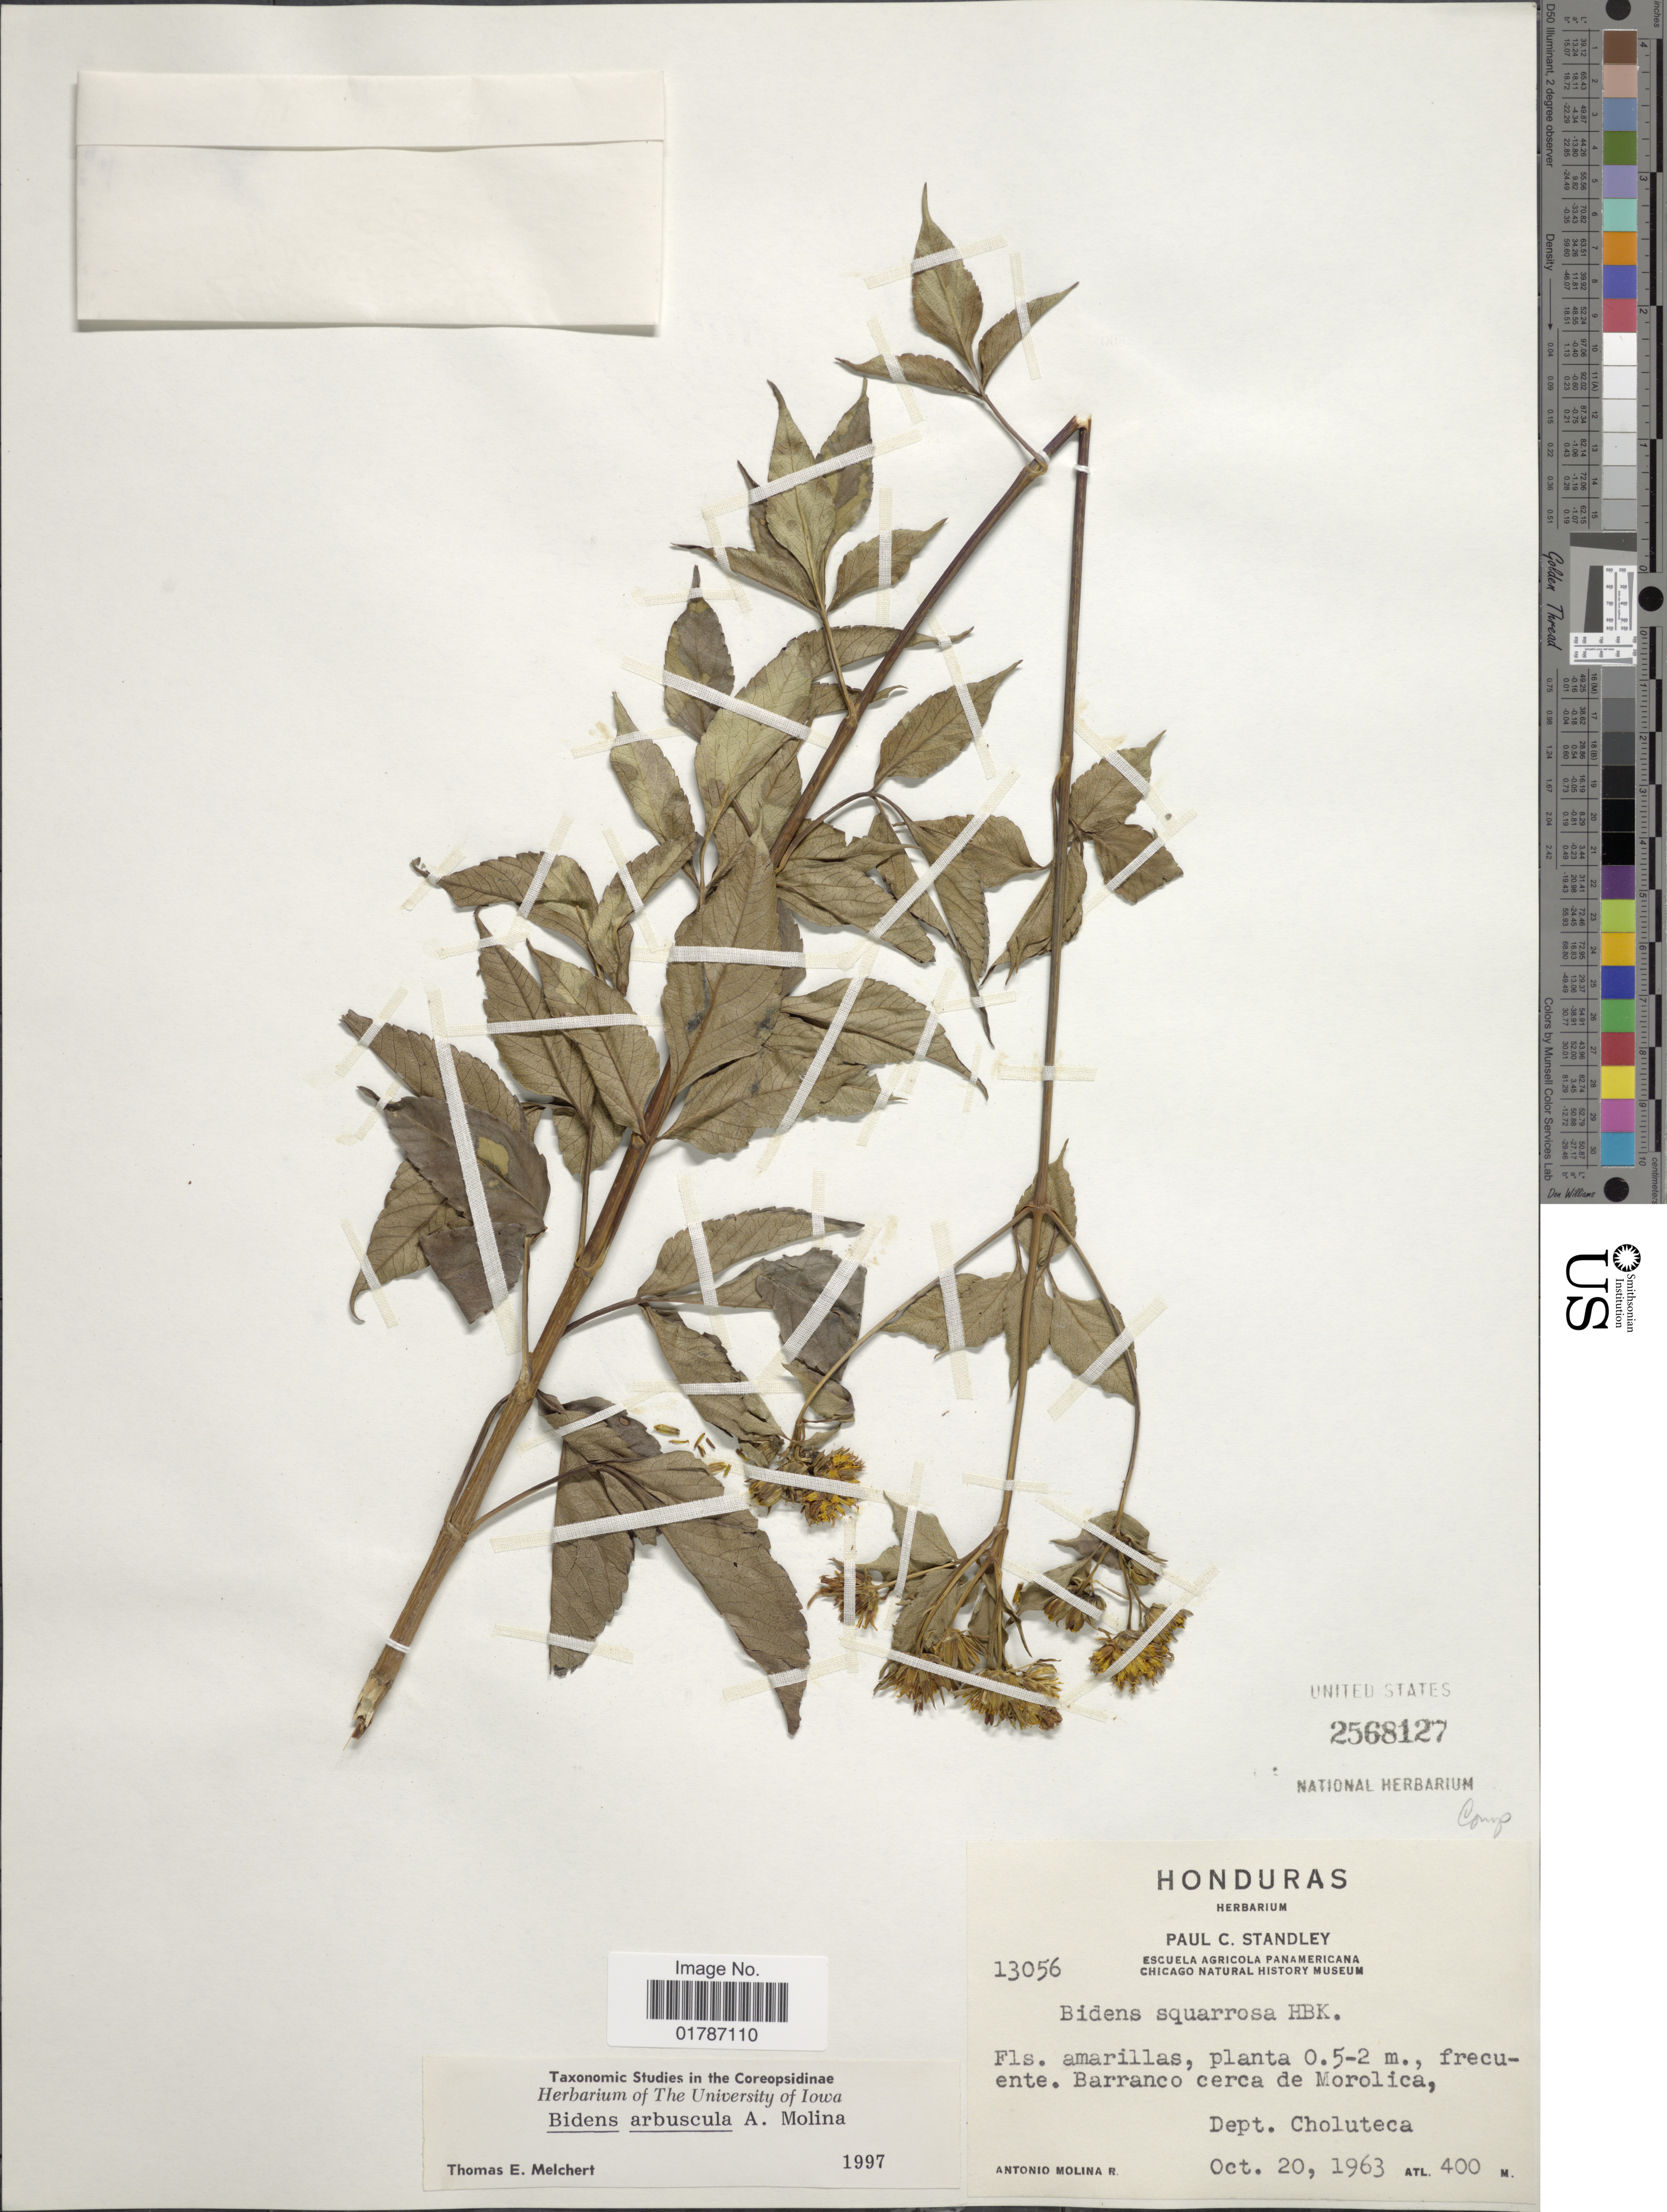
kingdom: Plantae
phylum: Tracheophyta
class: Magnoliopsida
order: Asterales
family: Asteraceae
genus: Bidens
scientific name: Bidens arbuscula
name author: Ant. Molina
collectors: A. Molina R.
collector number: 13056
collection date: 1963-10-20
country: Honduras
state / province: Choluteca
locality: Barranco cerca de Morolica, Dept. Choluteca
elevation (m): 400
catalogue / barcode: US 2568127